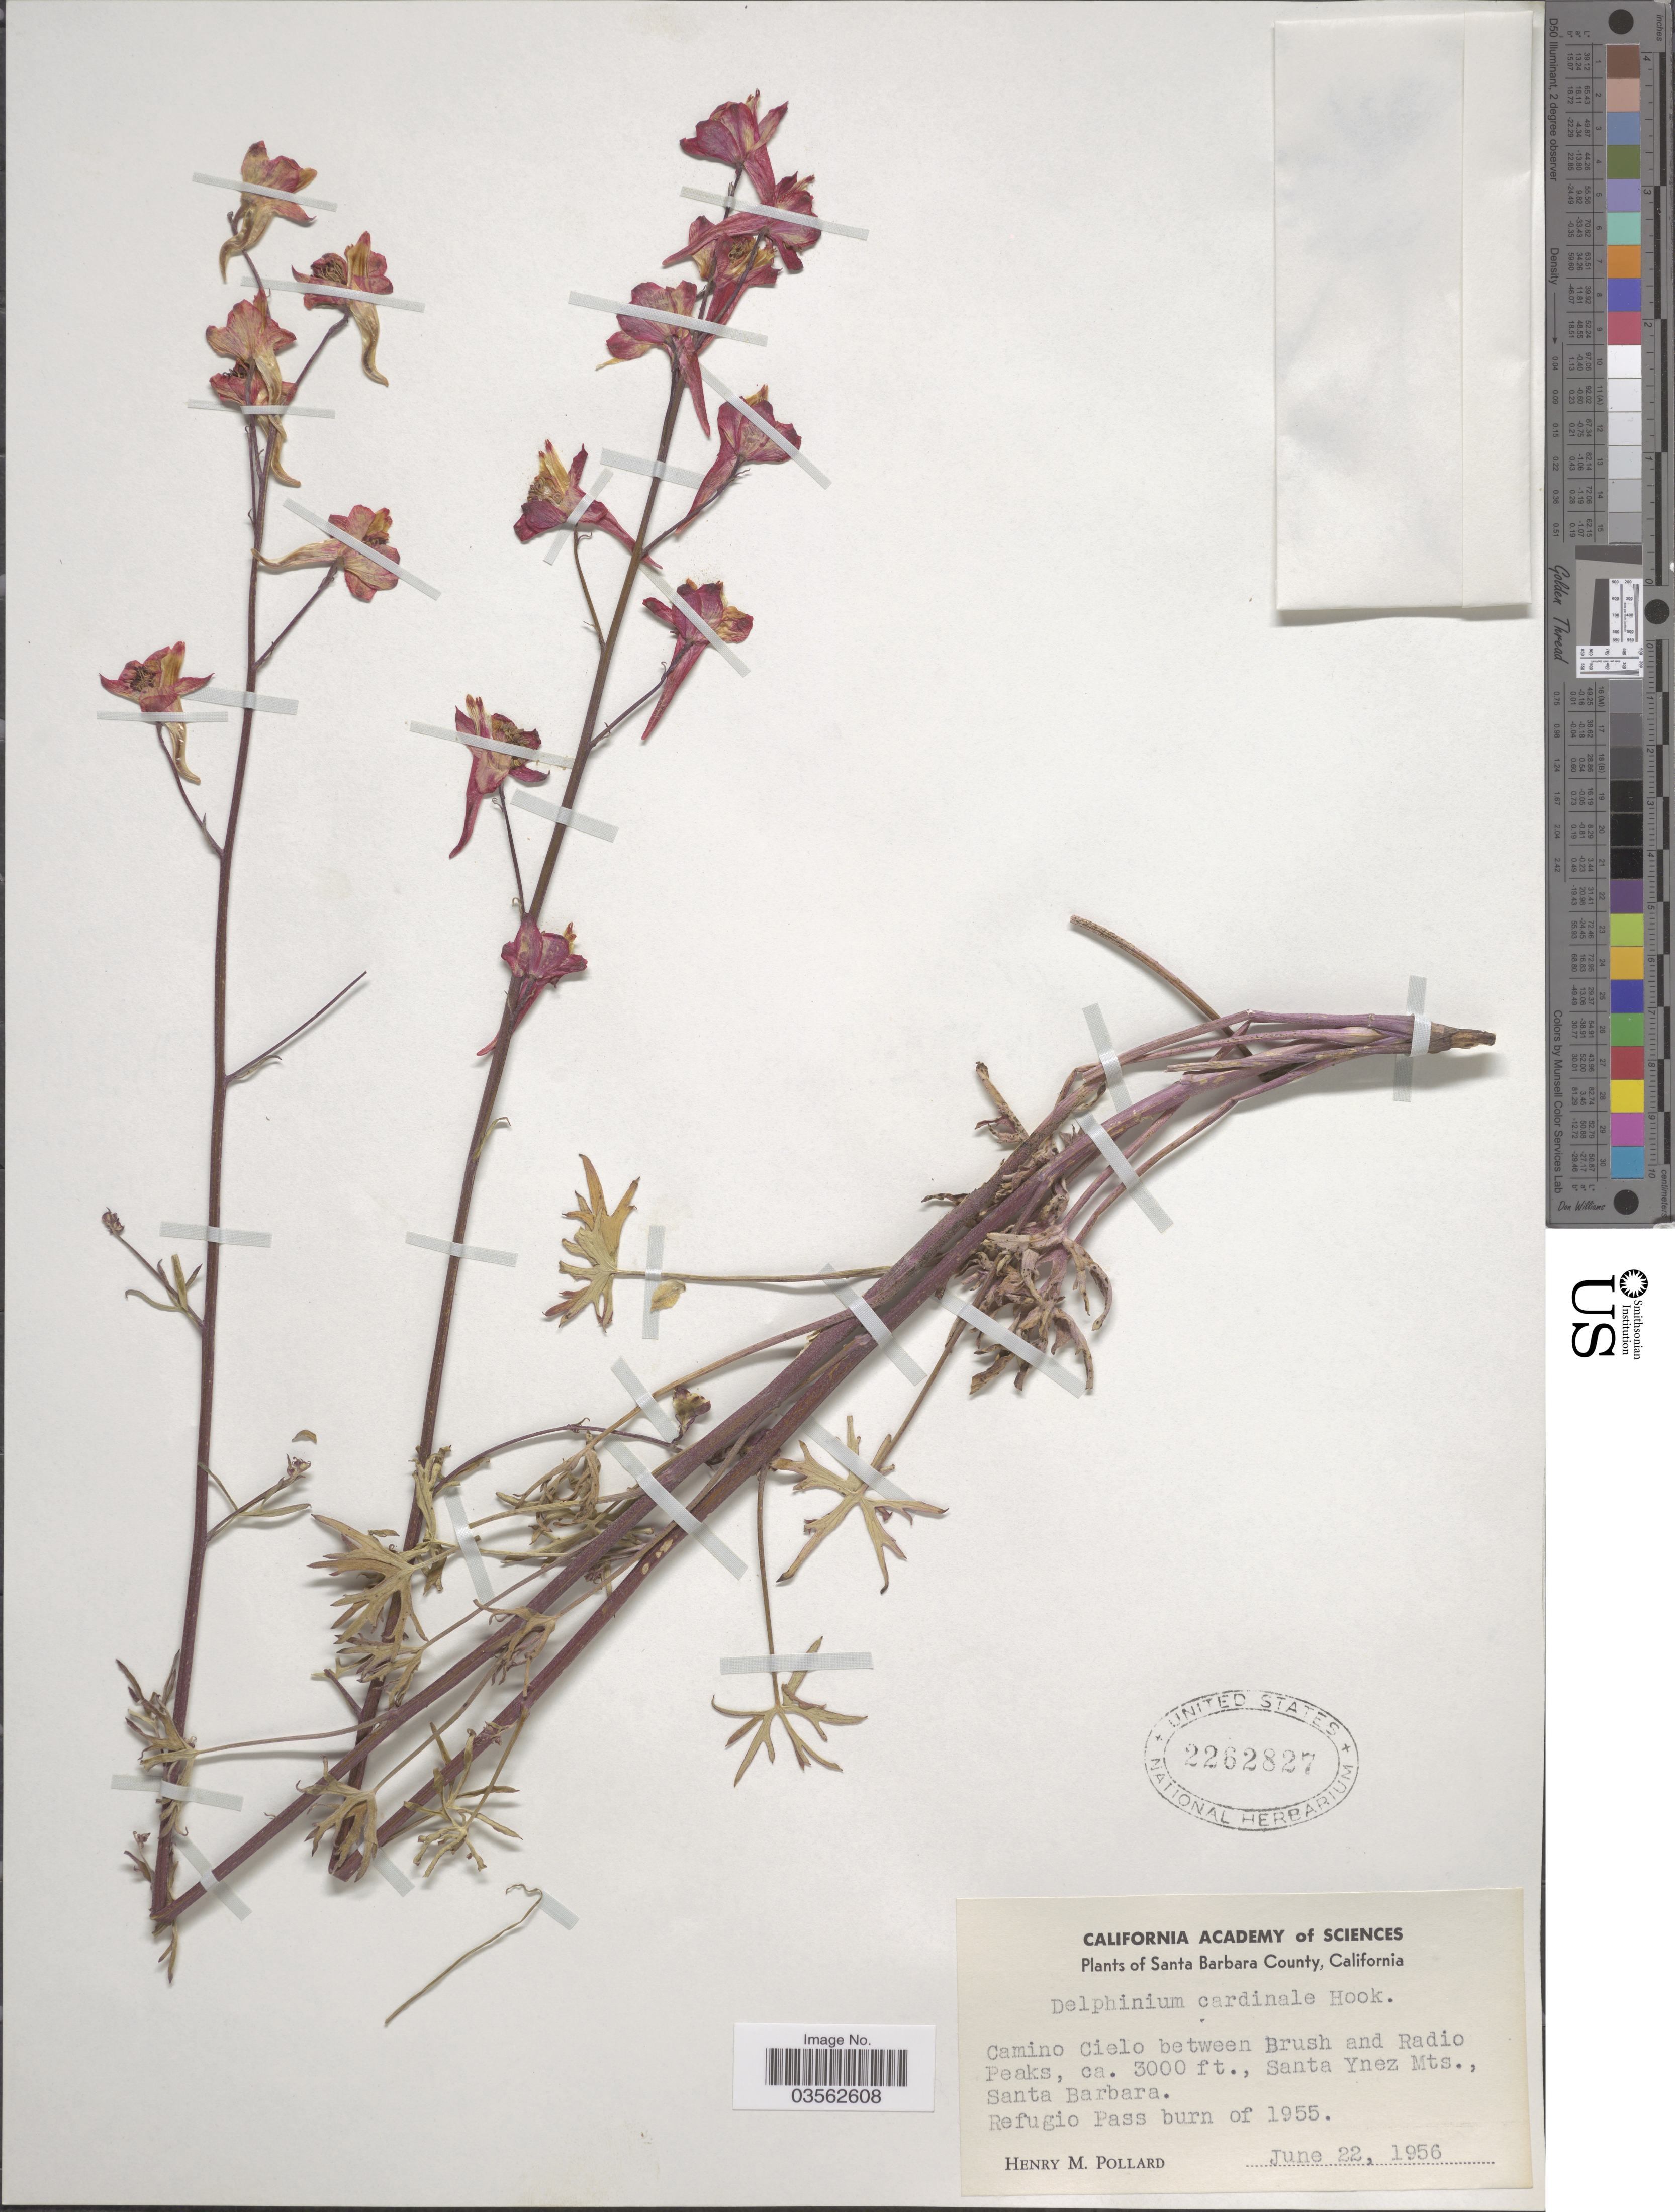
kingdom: Plantae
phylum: Tracheophyta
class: Magnoliopsida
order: Ranunculales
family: Ranunculaceae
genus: Delphinium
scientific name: Delphinium cardinale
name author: Hook.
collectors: H. M. Pollard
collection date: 1956-06-22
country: United States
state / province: California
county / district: Santa Barbara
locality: Santa Barbara County. Camino Cielo between Brush and Radio Peaks, Santa Ynez Mts., Santa Barbara. Refugio Pass burn of 1955.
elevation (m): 914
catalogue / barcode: US 2262827